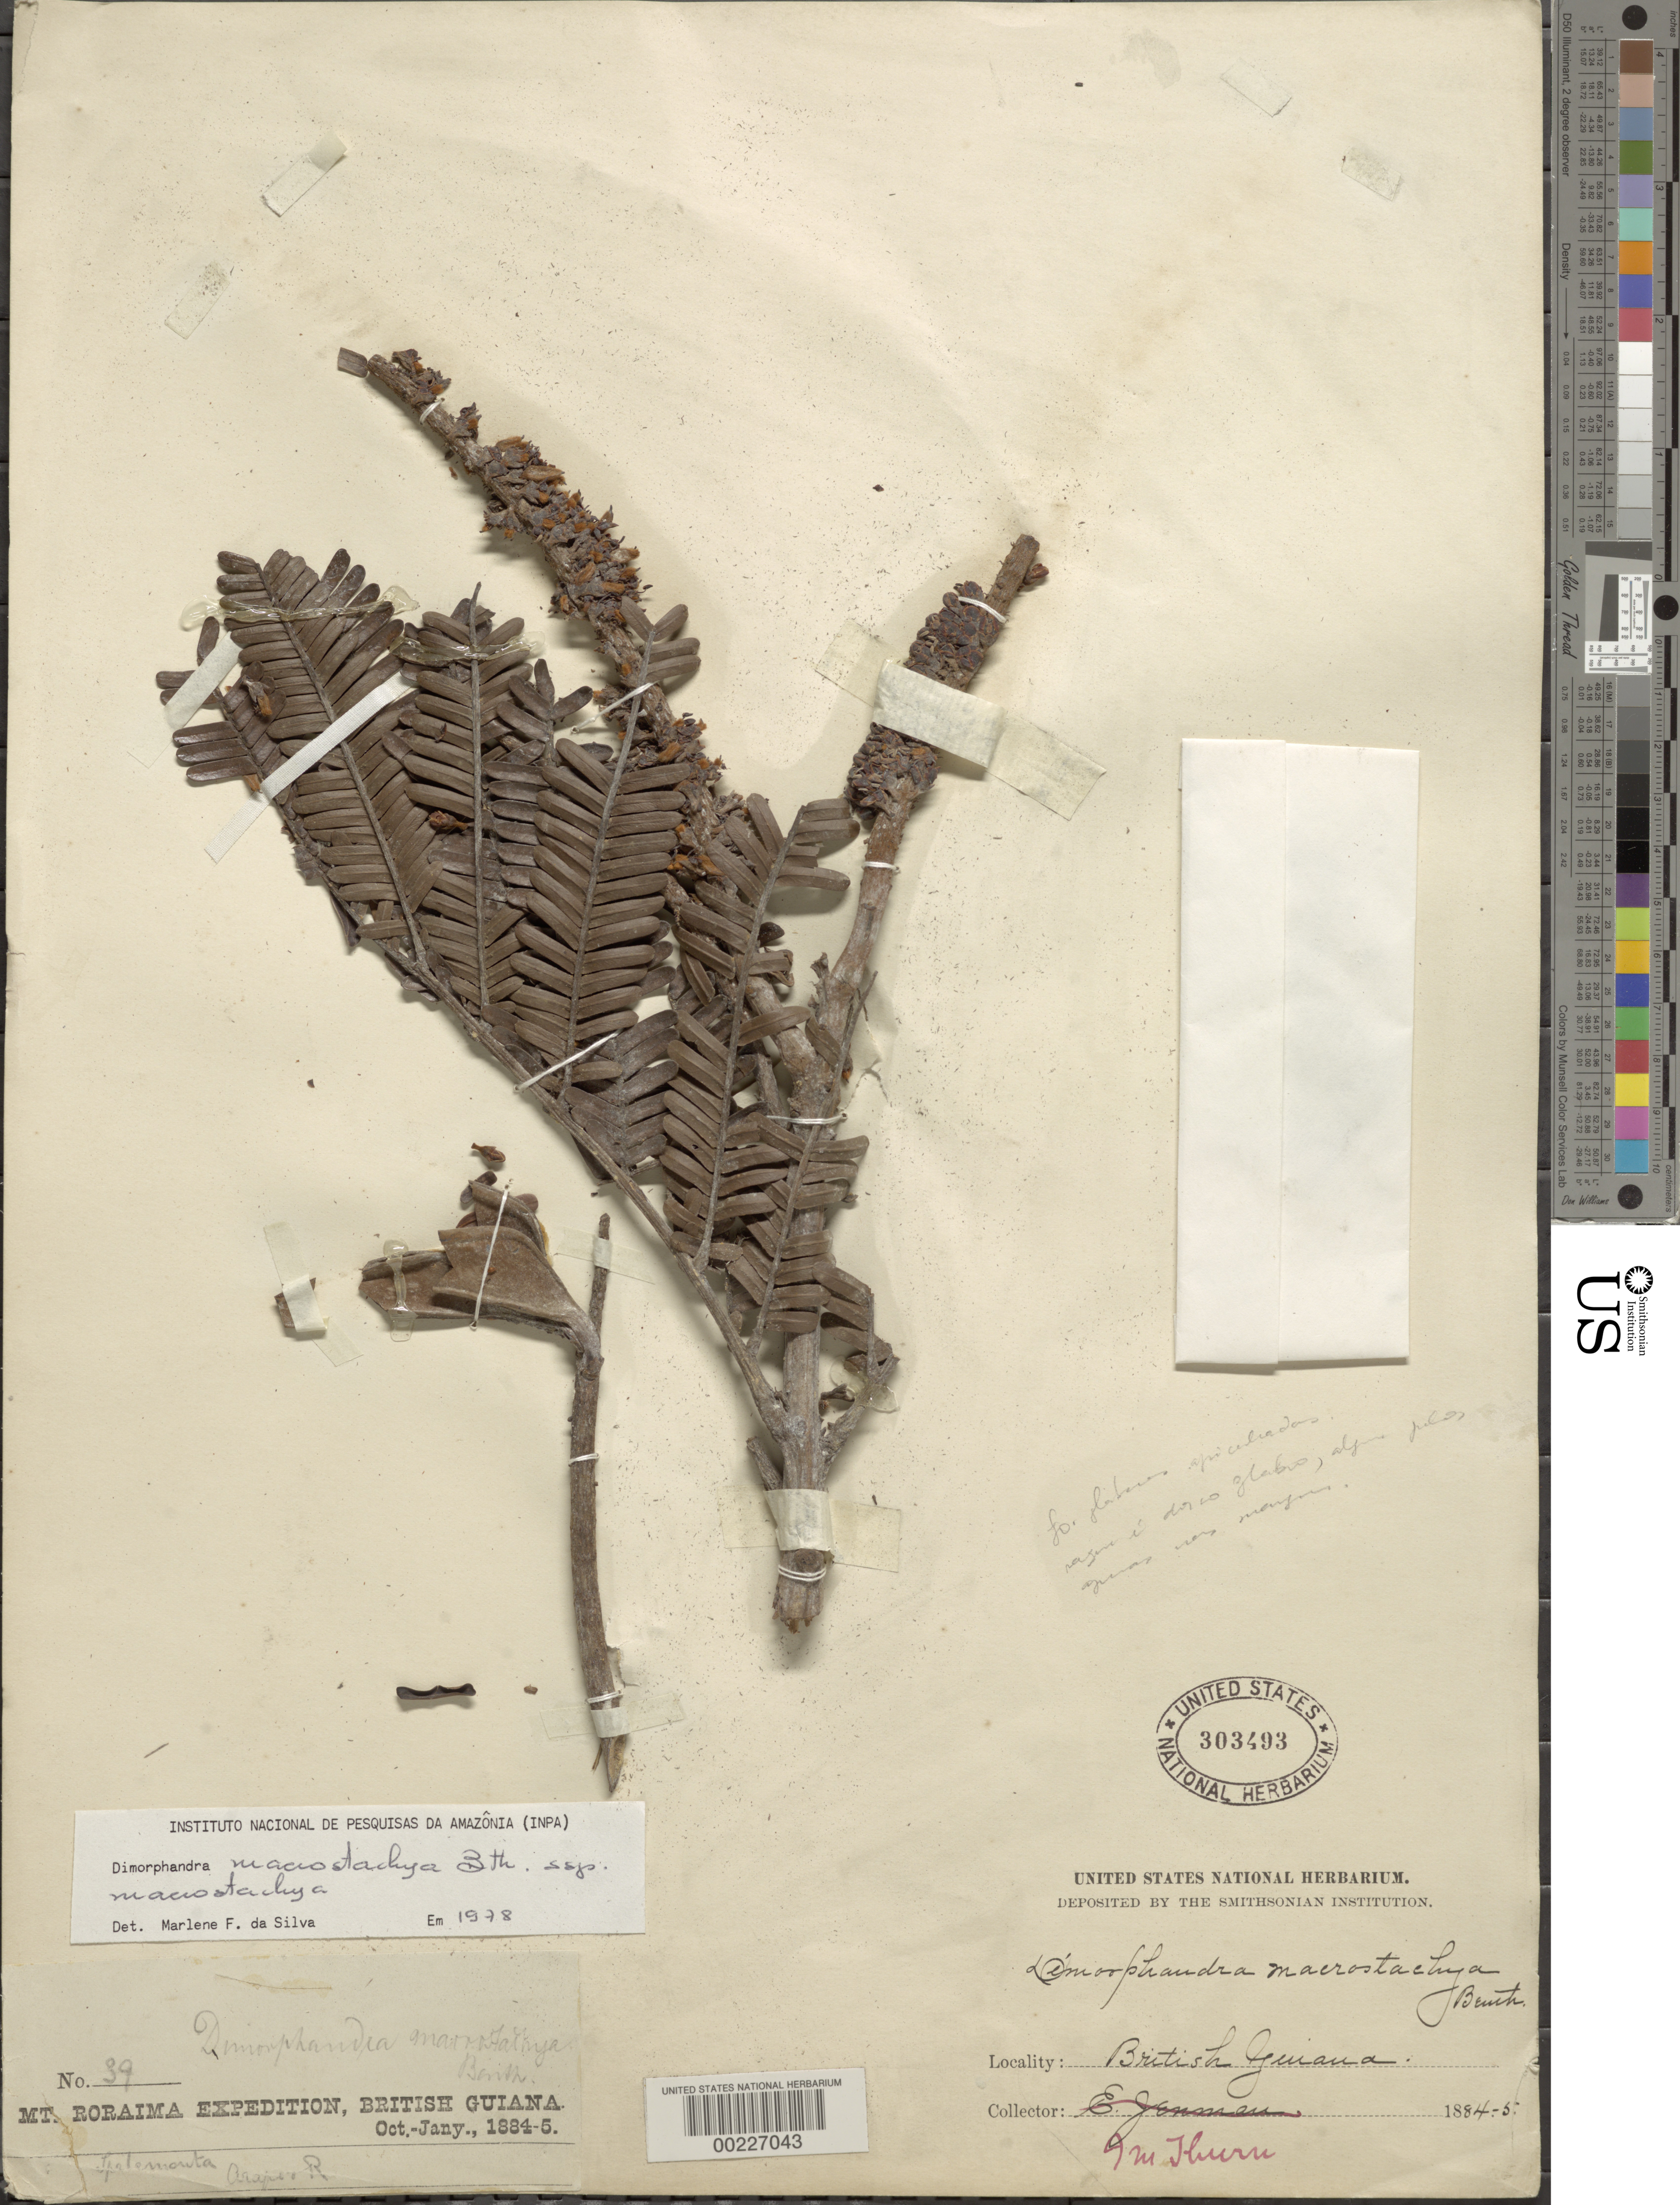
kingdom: Plantae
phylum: Tracheophyta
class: Magnoliopsida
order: Fabales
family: Fabaceae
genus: Dimorphandra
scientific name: Dimorphandra macrostachya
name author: Benth.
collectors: E. F. im Thurn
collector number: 39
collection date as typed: Oct 1884 to -- Jan 1885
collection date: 1884-10/1885-01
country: Guyana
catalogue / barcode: US 303493